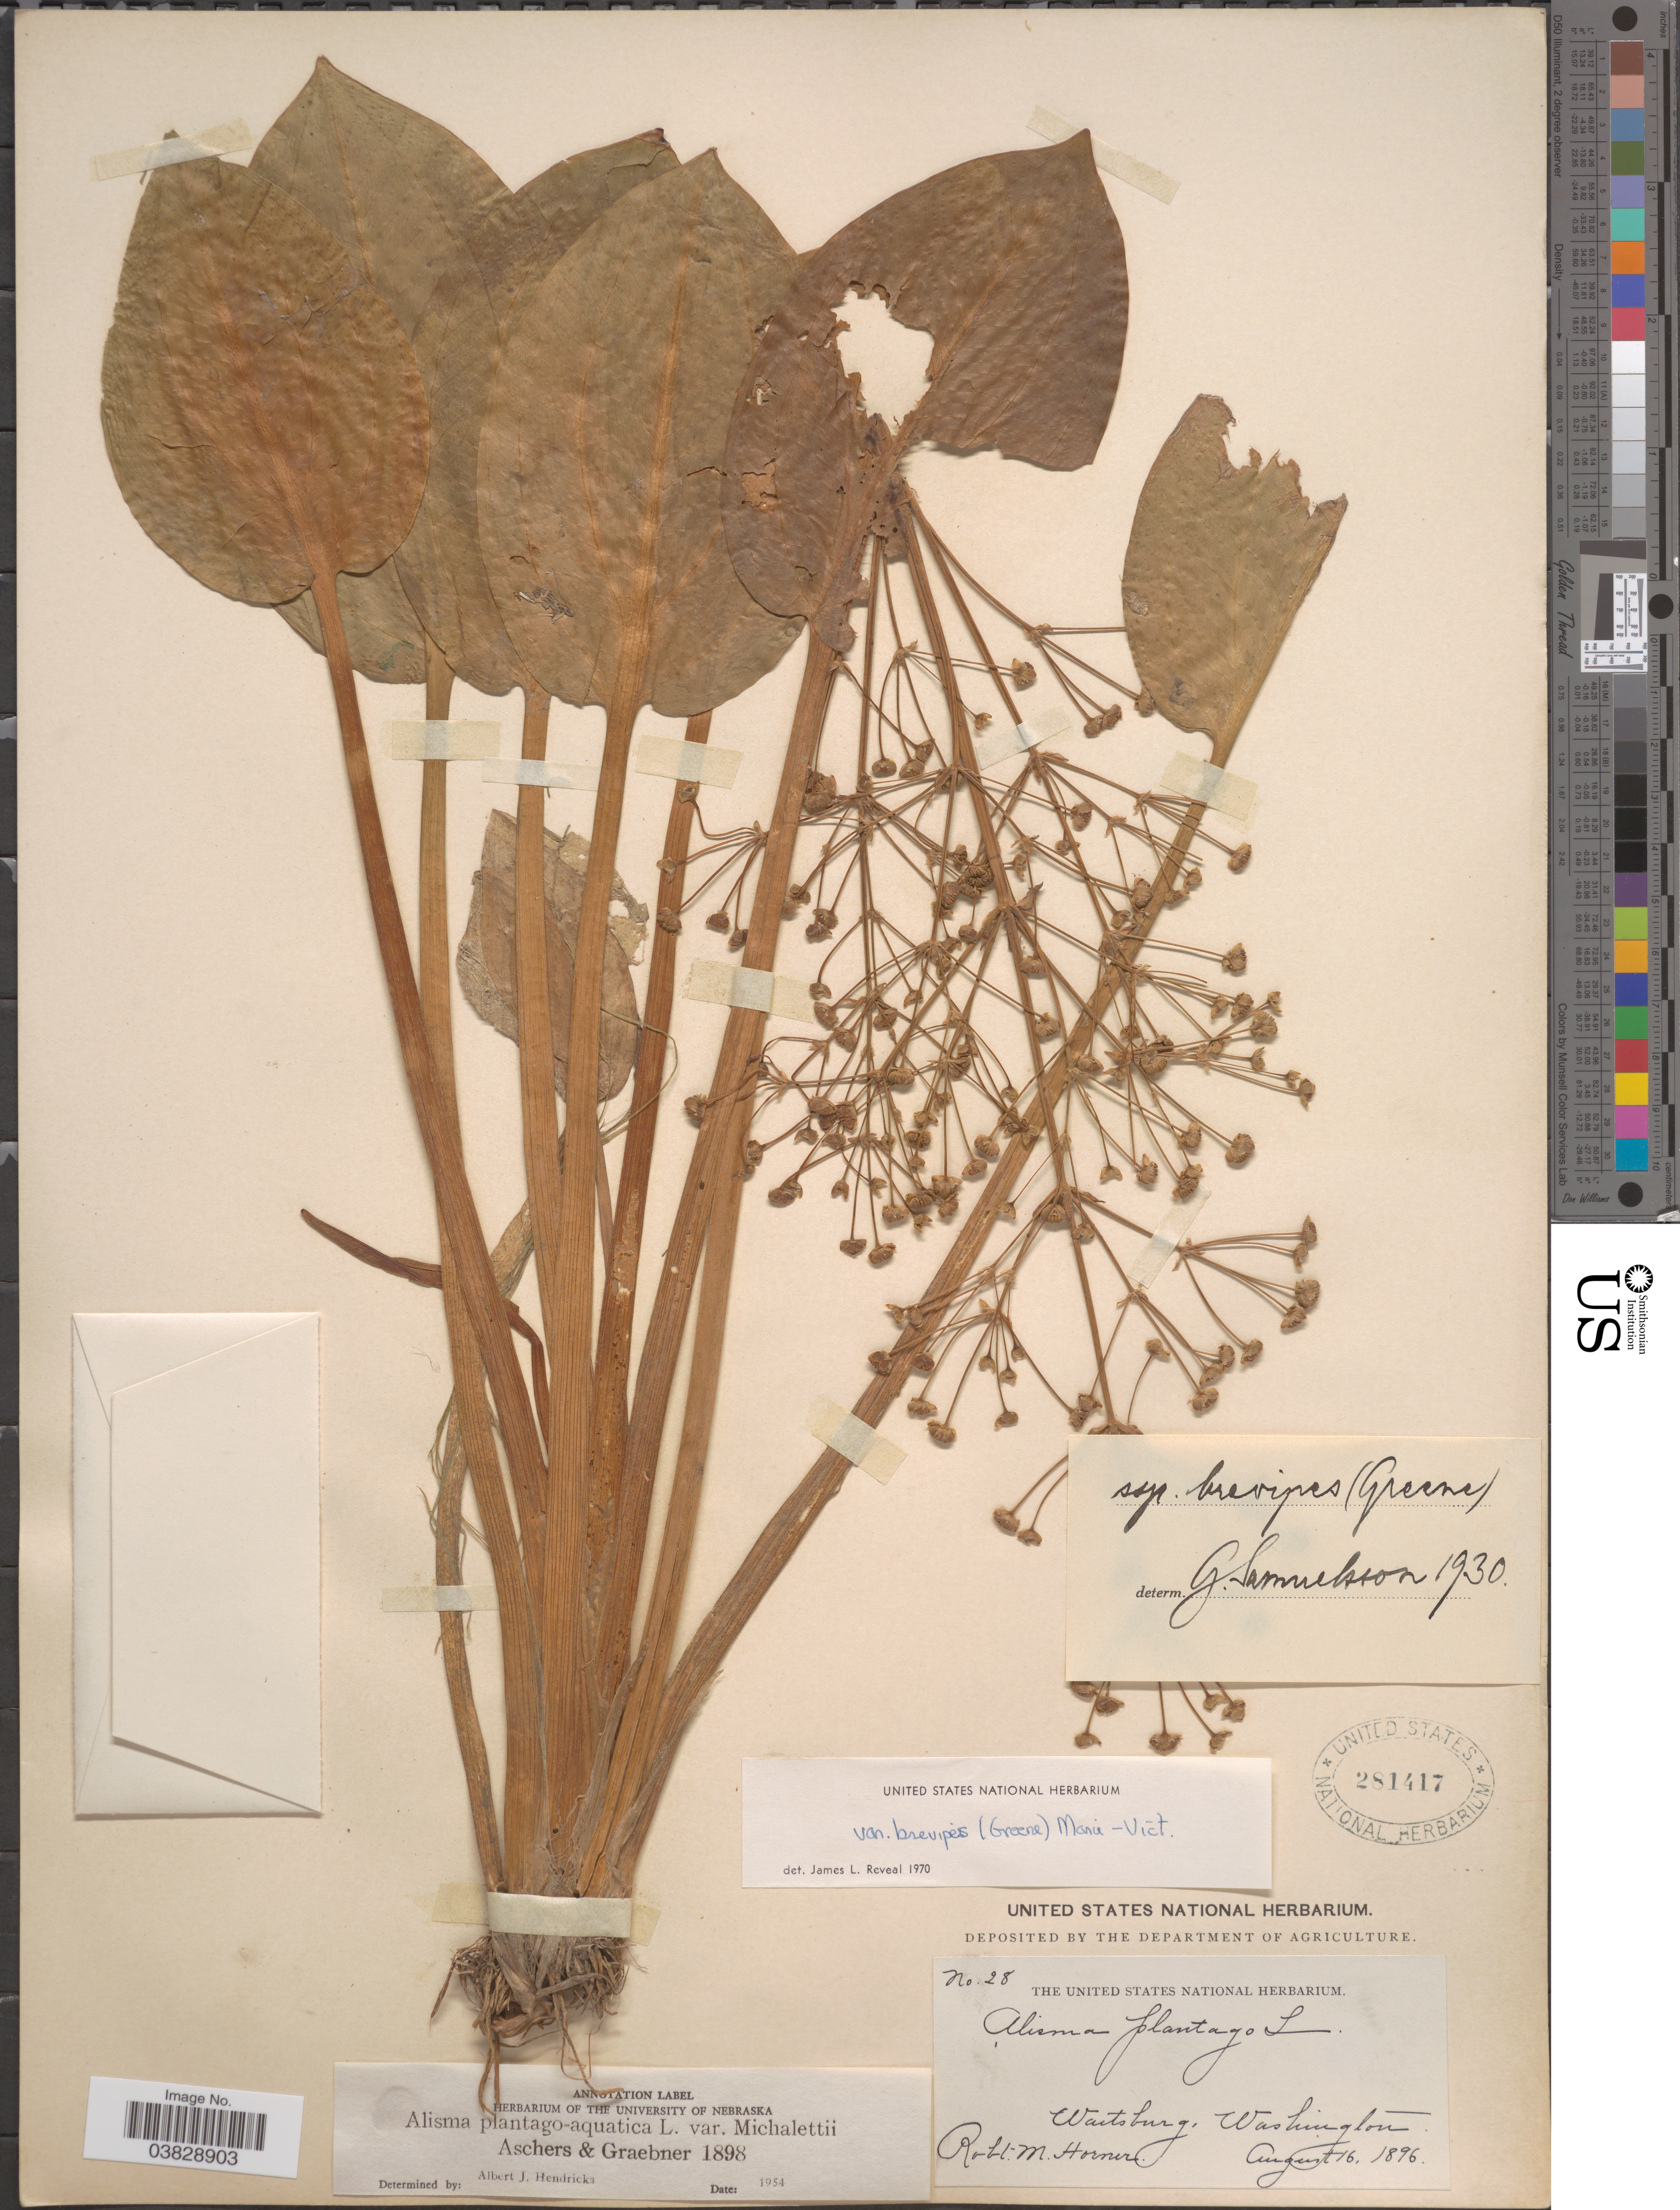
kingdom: Plantae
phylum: Tracheophyta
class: Liliopsida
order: Alismatales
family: Alismataceae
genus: Alisma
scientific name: Alisma plantago-aquatica var. brevipes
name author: (Greene) Vict.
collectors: R. Horner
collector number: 28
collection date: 1896-08-16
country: United States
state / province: Washington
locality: Waitsburg.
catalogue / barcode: US 281417